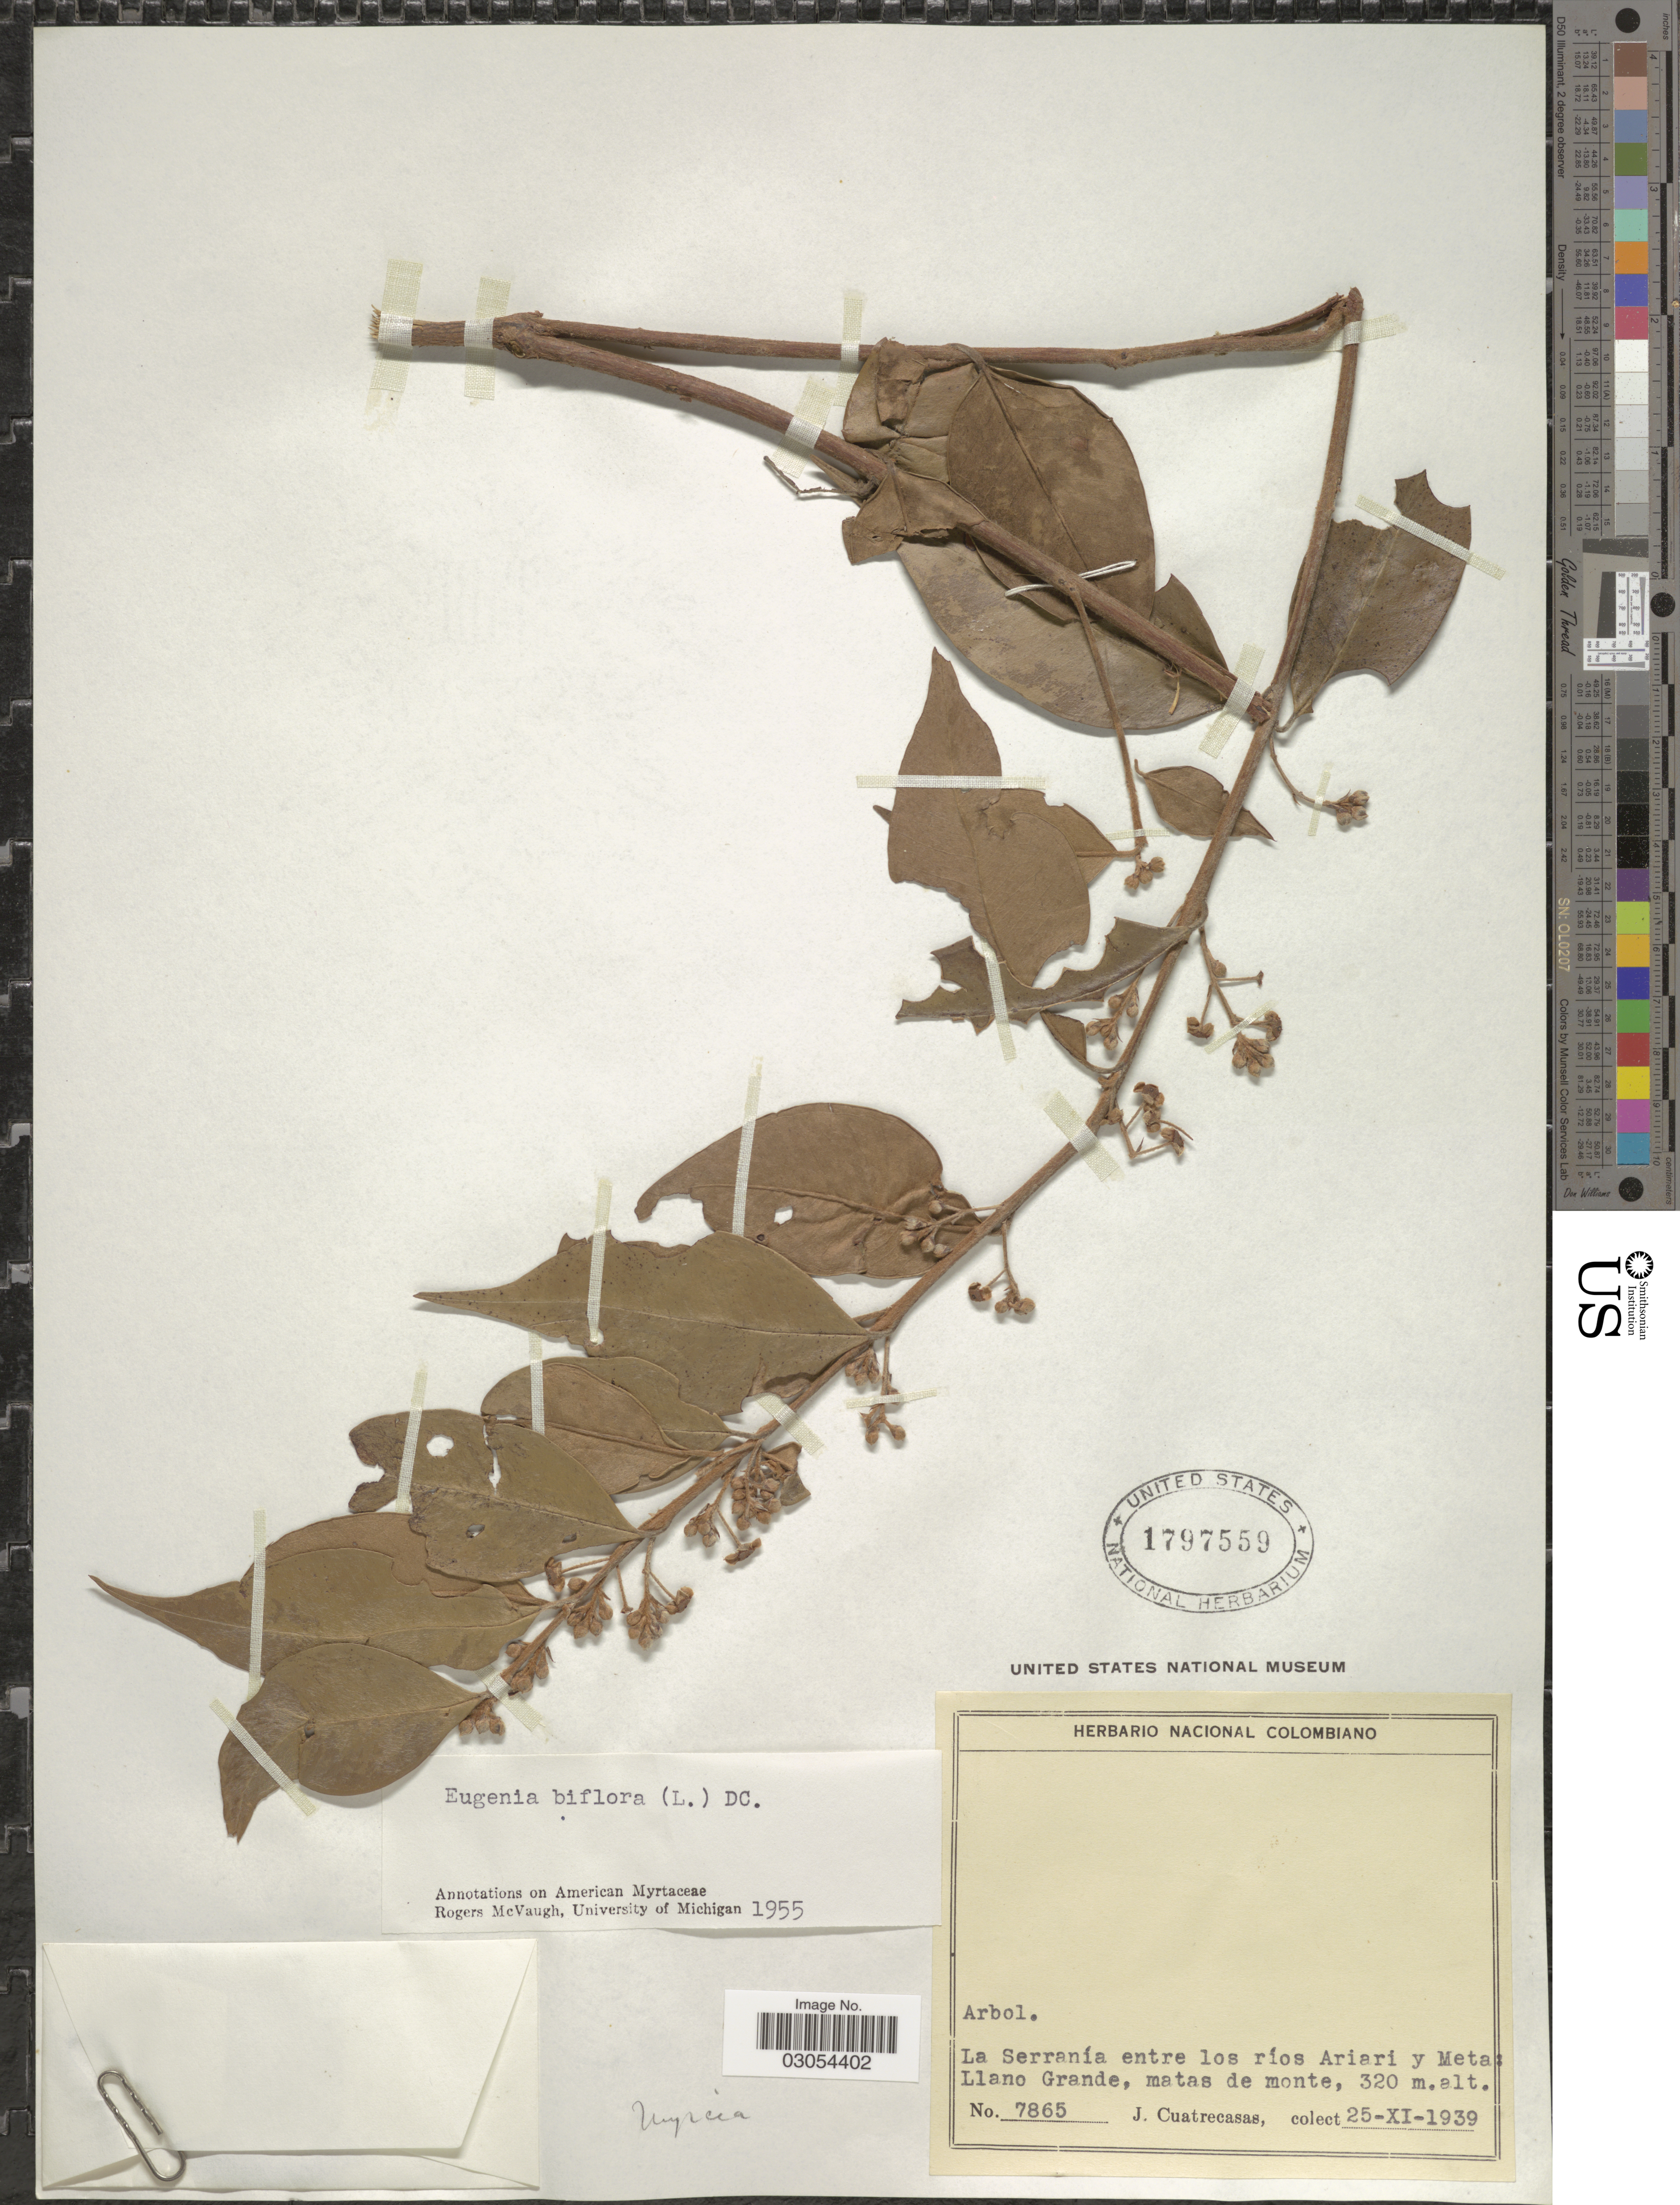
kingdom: Plantae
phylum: Tracheophyta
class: Magnoliopsida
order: Myrtales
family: Myrtaceae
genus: Eugenia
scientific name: Eugenia biflora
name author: (L.) DC.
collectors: J. Cuatrecasas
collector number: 7865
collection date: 1939-11-25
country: Colombia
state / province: Meta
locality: La Serranía entre los río Ariari y Meta: Llano Grande, matas de monte.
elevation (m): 320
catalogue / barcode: US 1797559